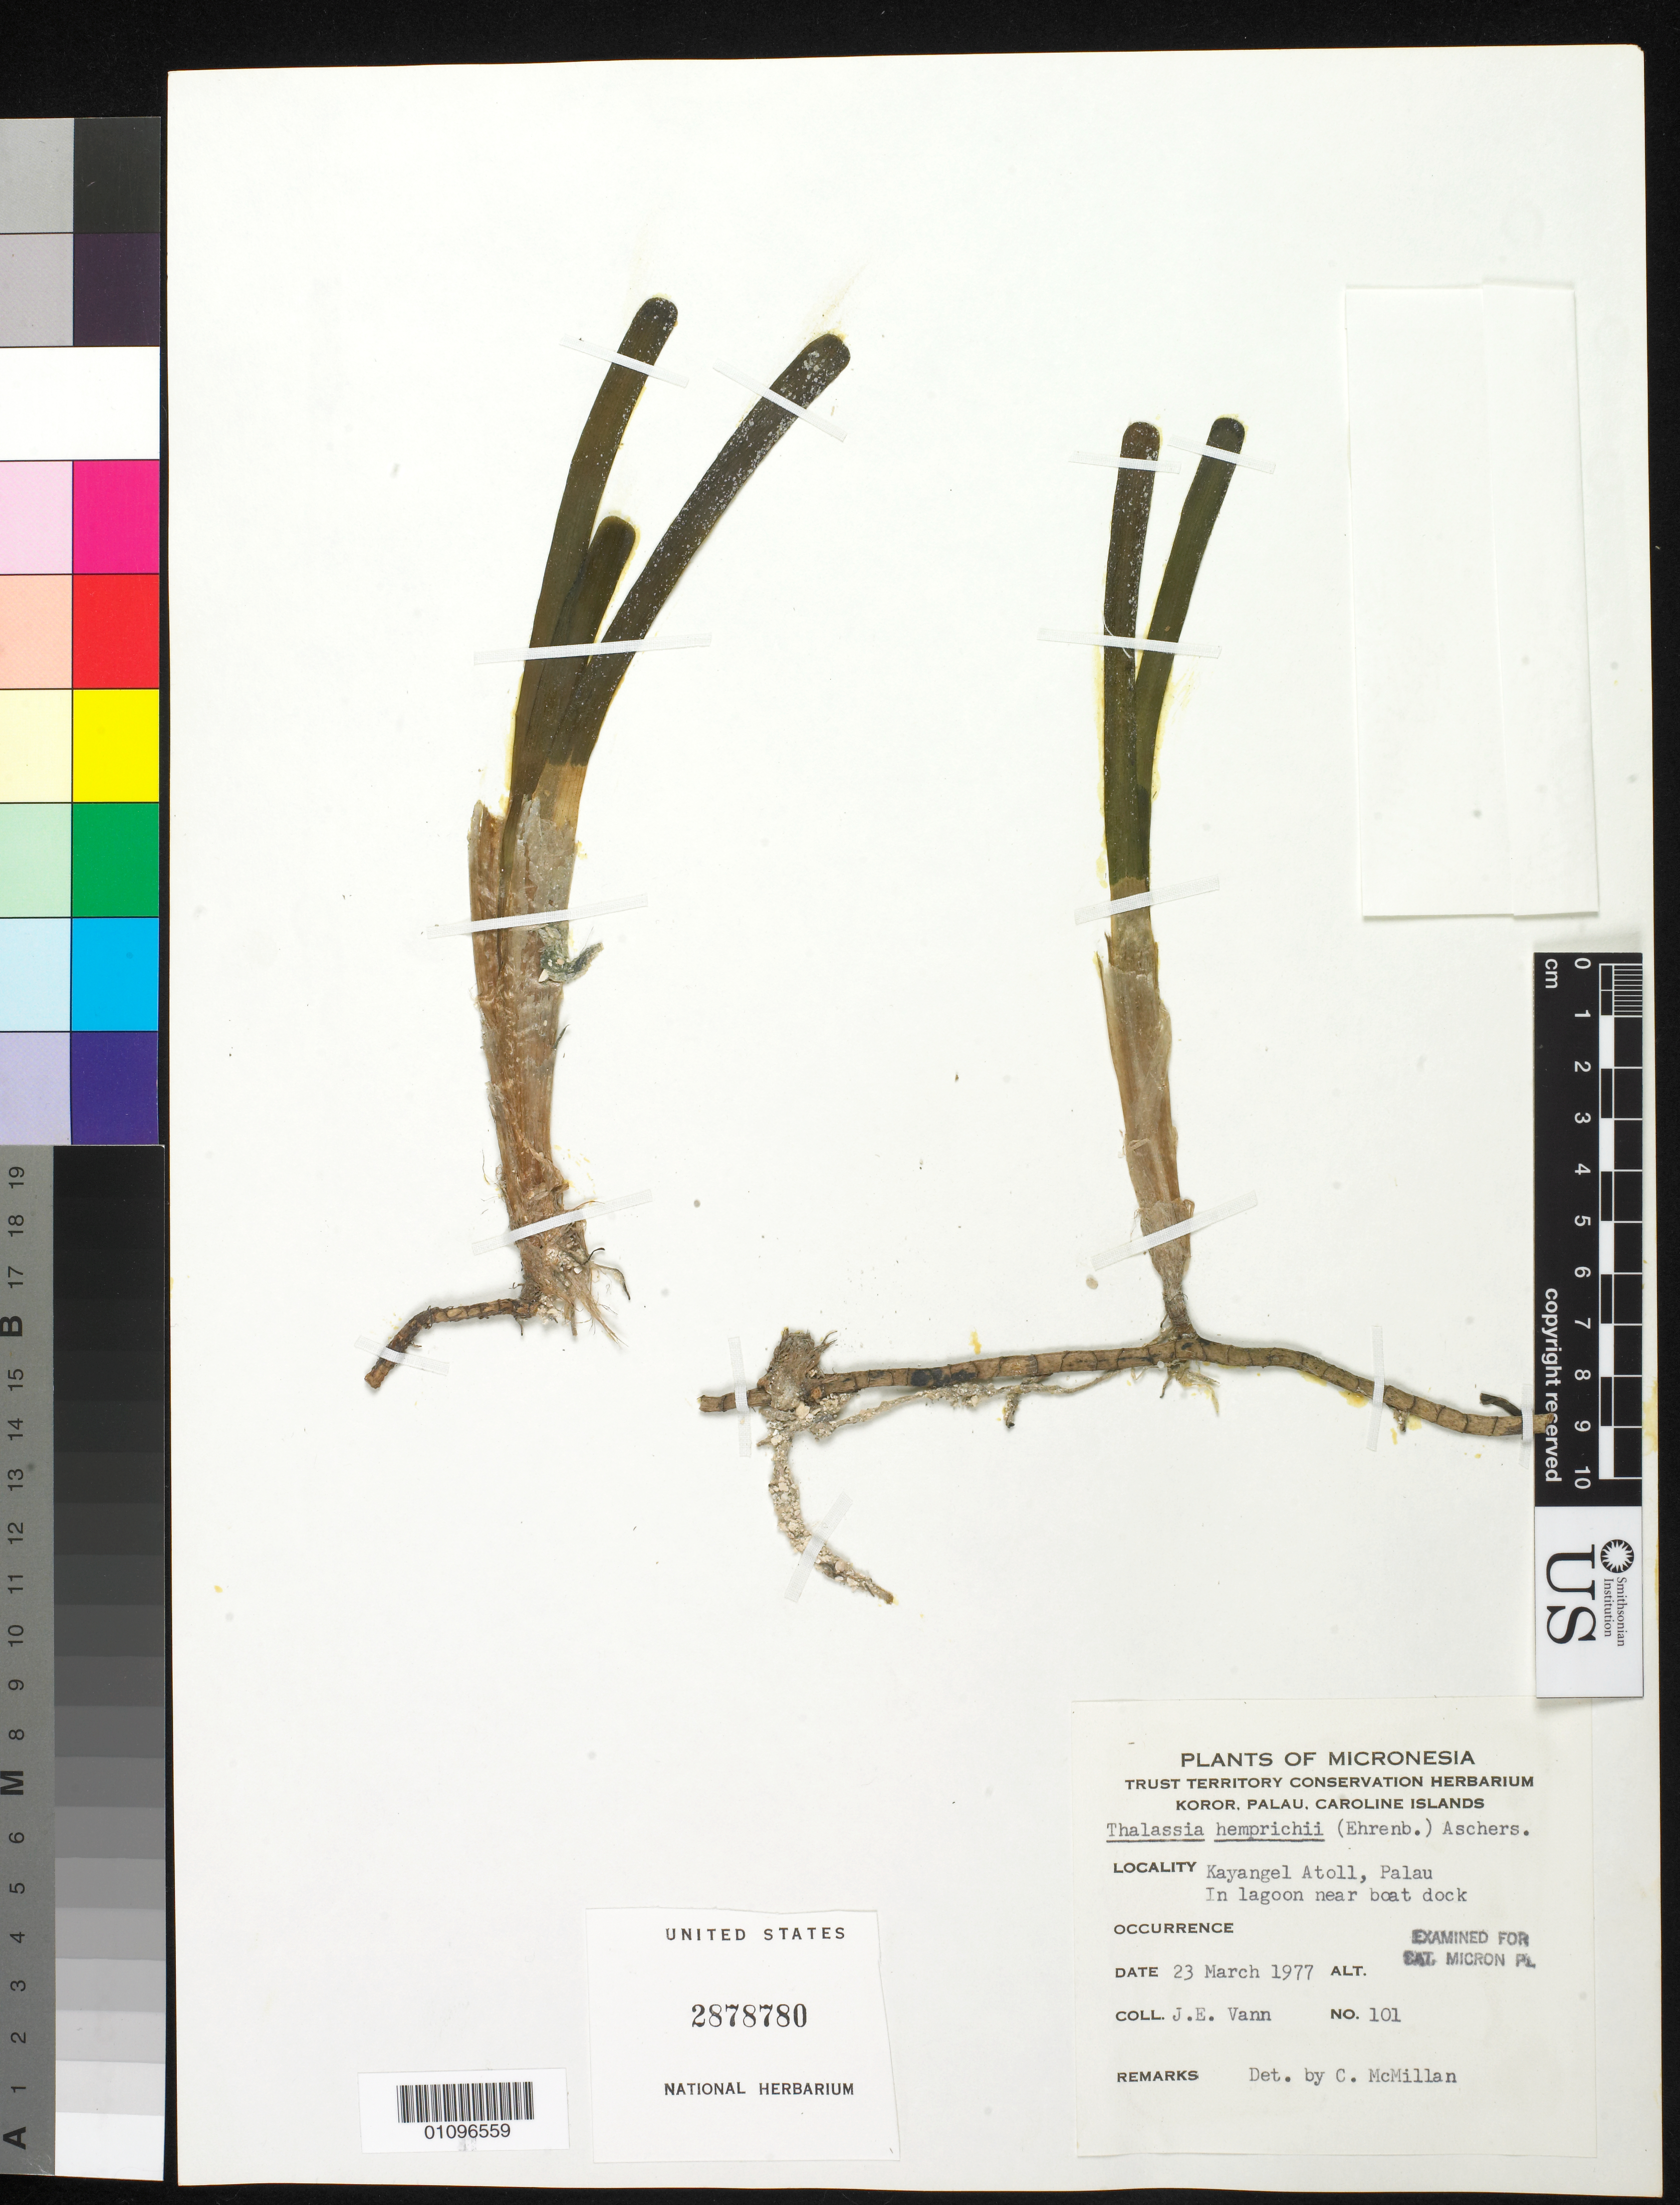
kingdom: Plantae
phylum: Tracheophyta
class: Liliopsida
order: Alismatales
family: Hydrocharitaceae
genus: Thalassia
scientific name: Thalassia hemprichii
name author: Asch.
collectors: J. Vann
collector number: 101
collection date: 1977-03-23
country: Palau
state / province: Kayangel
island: Ngcheangel [Kayangel] Atoll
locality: Kayangel Atoll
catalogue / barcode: US 2878780